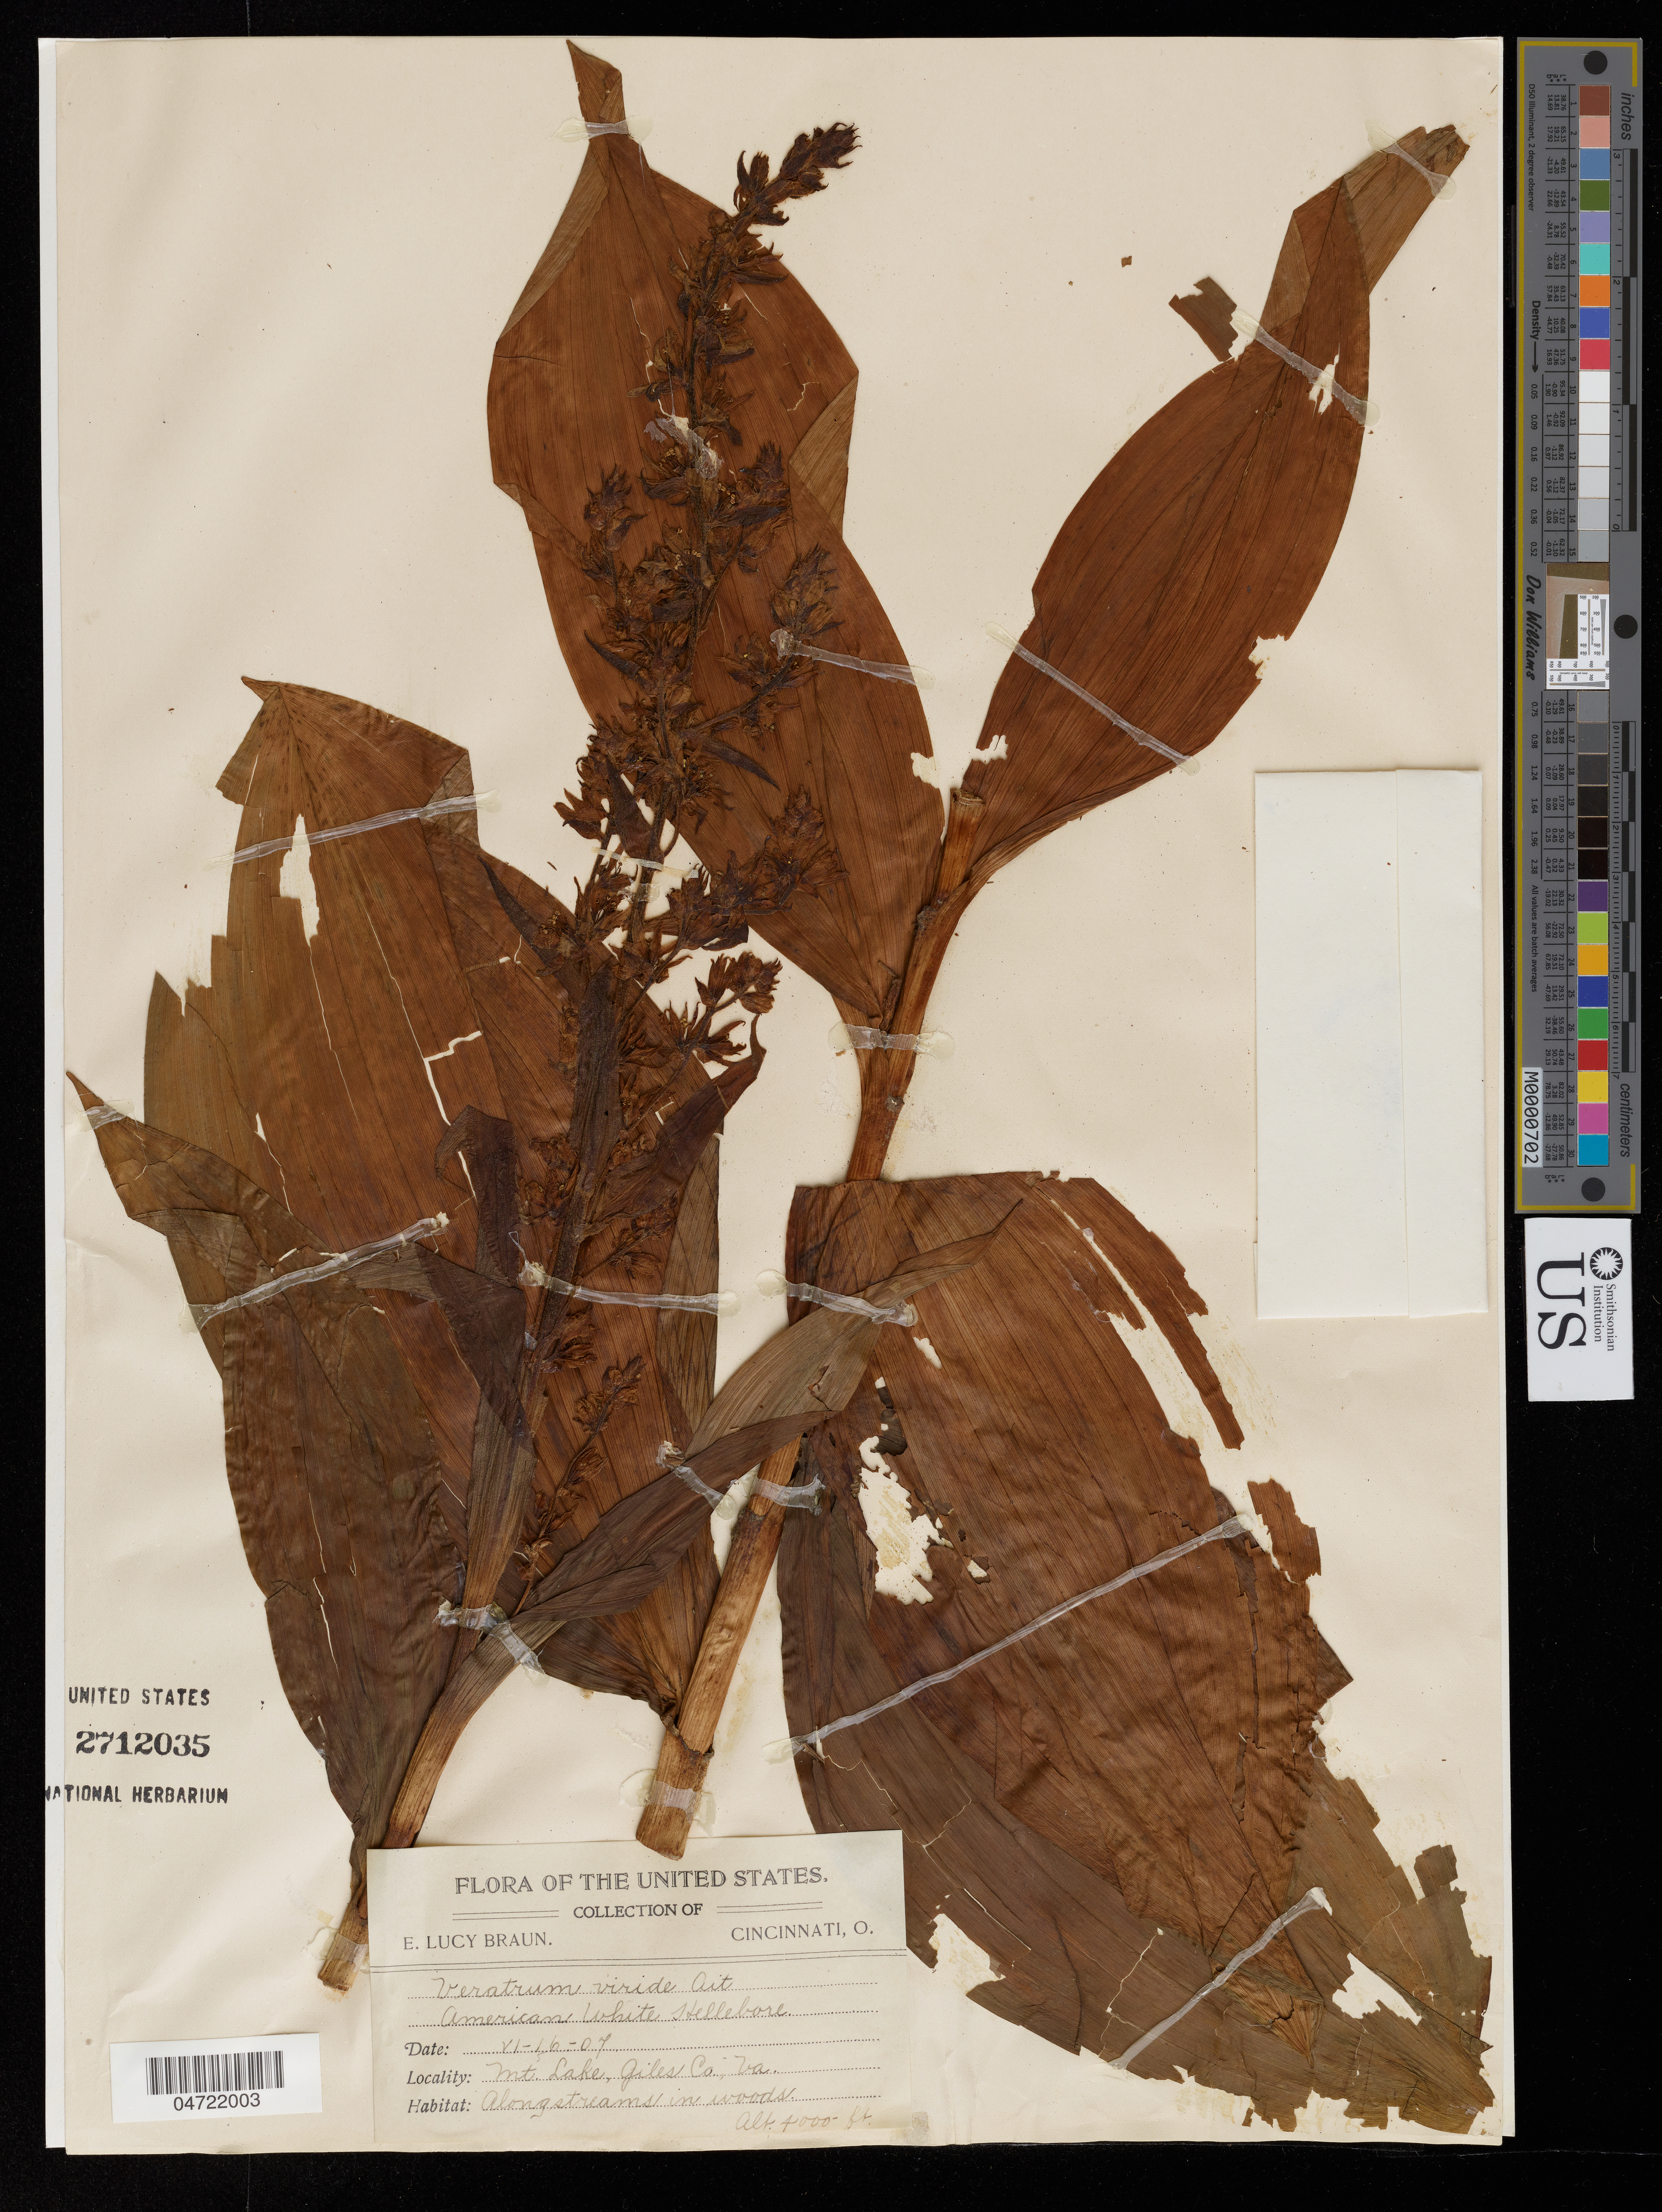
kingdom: Plantae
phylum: Tracheophyta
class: Liliopsida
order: Liliales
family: Melanthiaceae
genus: Veratrum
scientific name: Veratrum viride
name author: Aiton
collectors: E. L. Braun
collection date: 1907-06-16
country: United States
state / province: Virginia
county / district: Giles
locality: Mt. Lake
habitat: Along streams in woods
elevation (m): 1219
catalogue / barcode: US 2712035